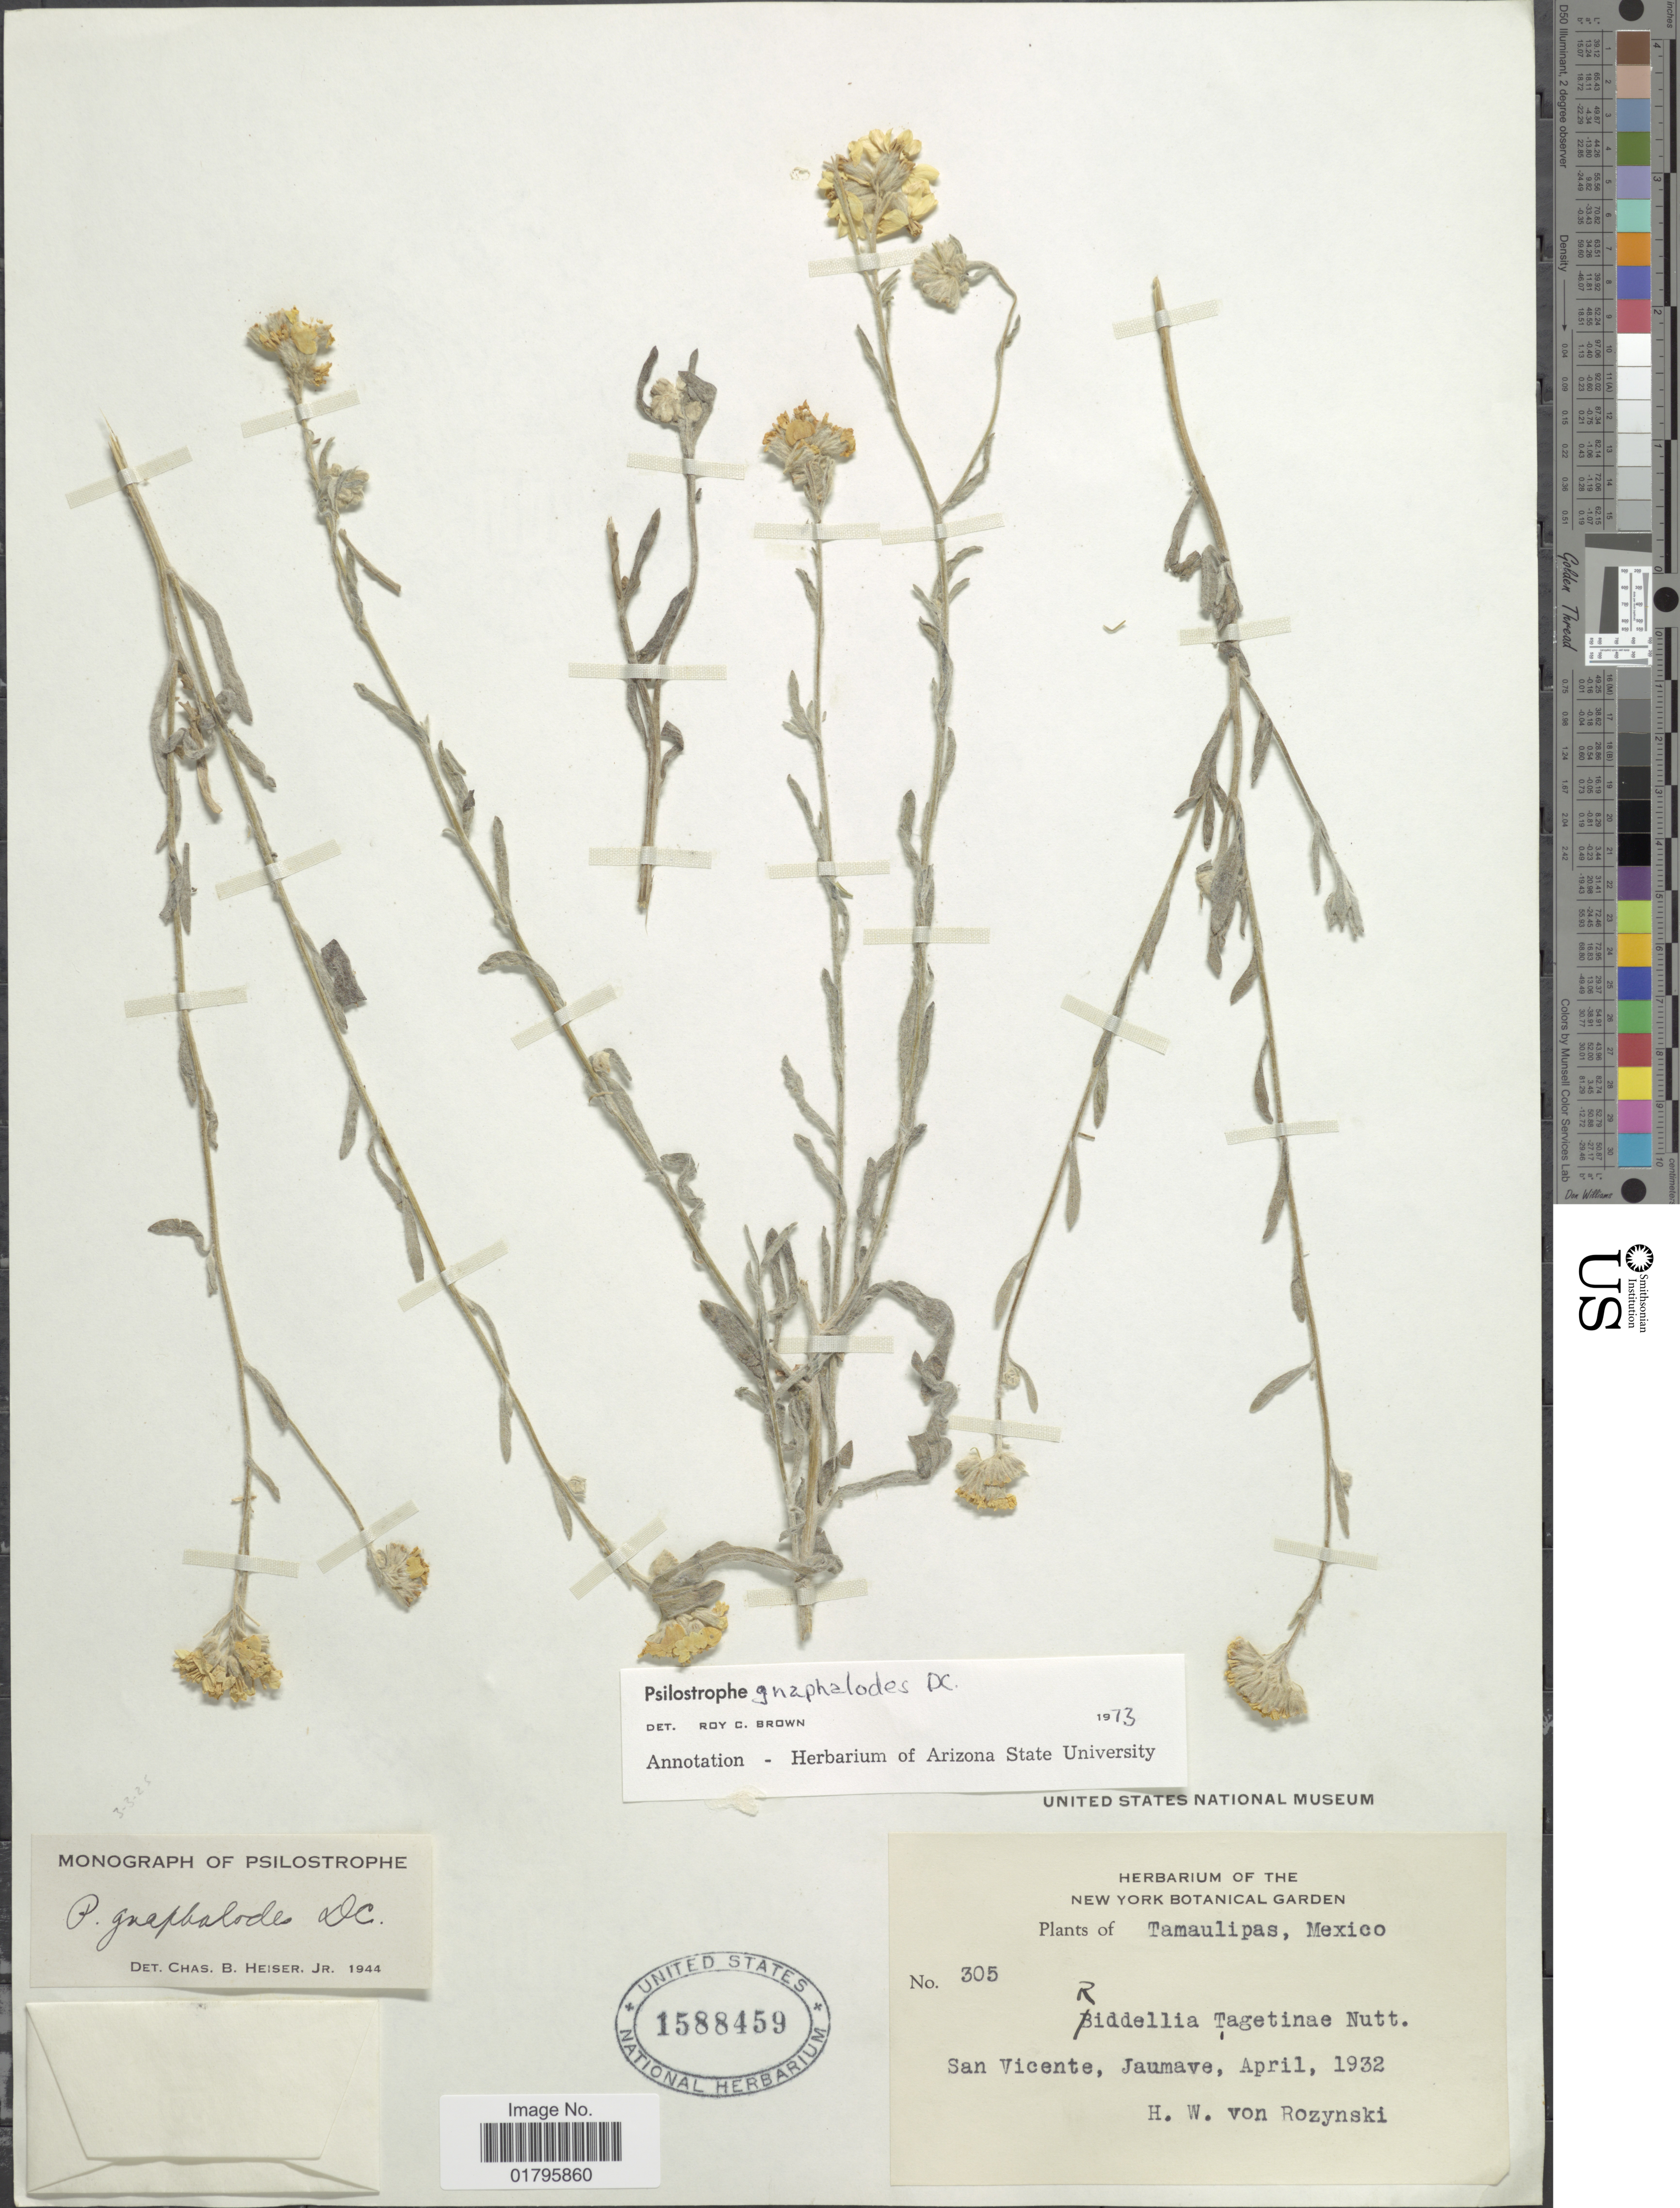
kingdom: Plantae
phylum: Tracheophyta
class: Magnoliopsida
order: Asterales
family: Asteraceae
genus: Psilostrophe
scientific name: Psilostrophe gnaphaloides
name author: DC.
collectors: Rozynski, H. W. von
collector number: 305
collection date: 1932-04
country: Mexico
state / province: Tamaulipas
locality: Tamaulipas, Mexico. San Vicentem Jaumave.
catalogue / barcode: US 1588459